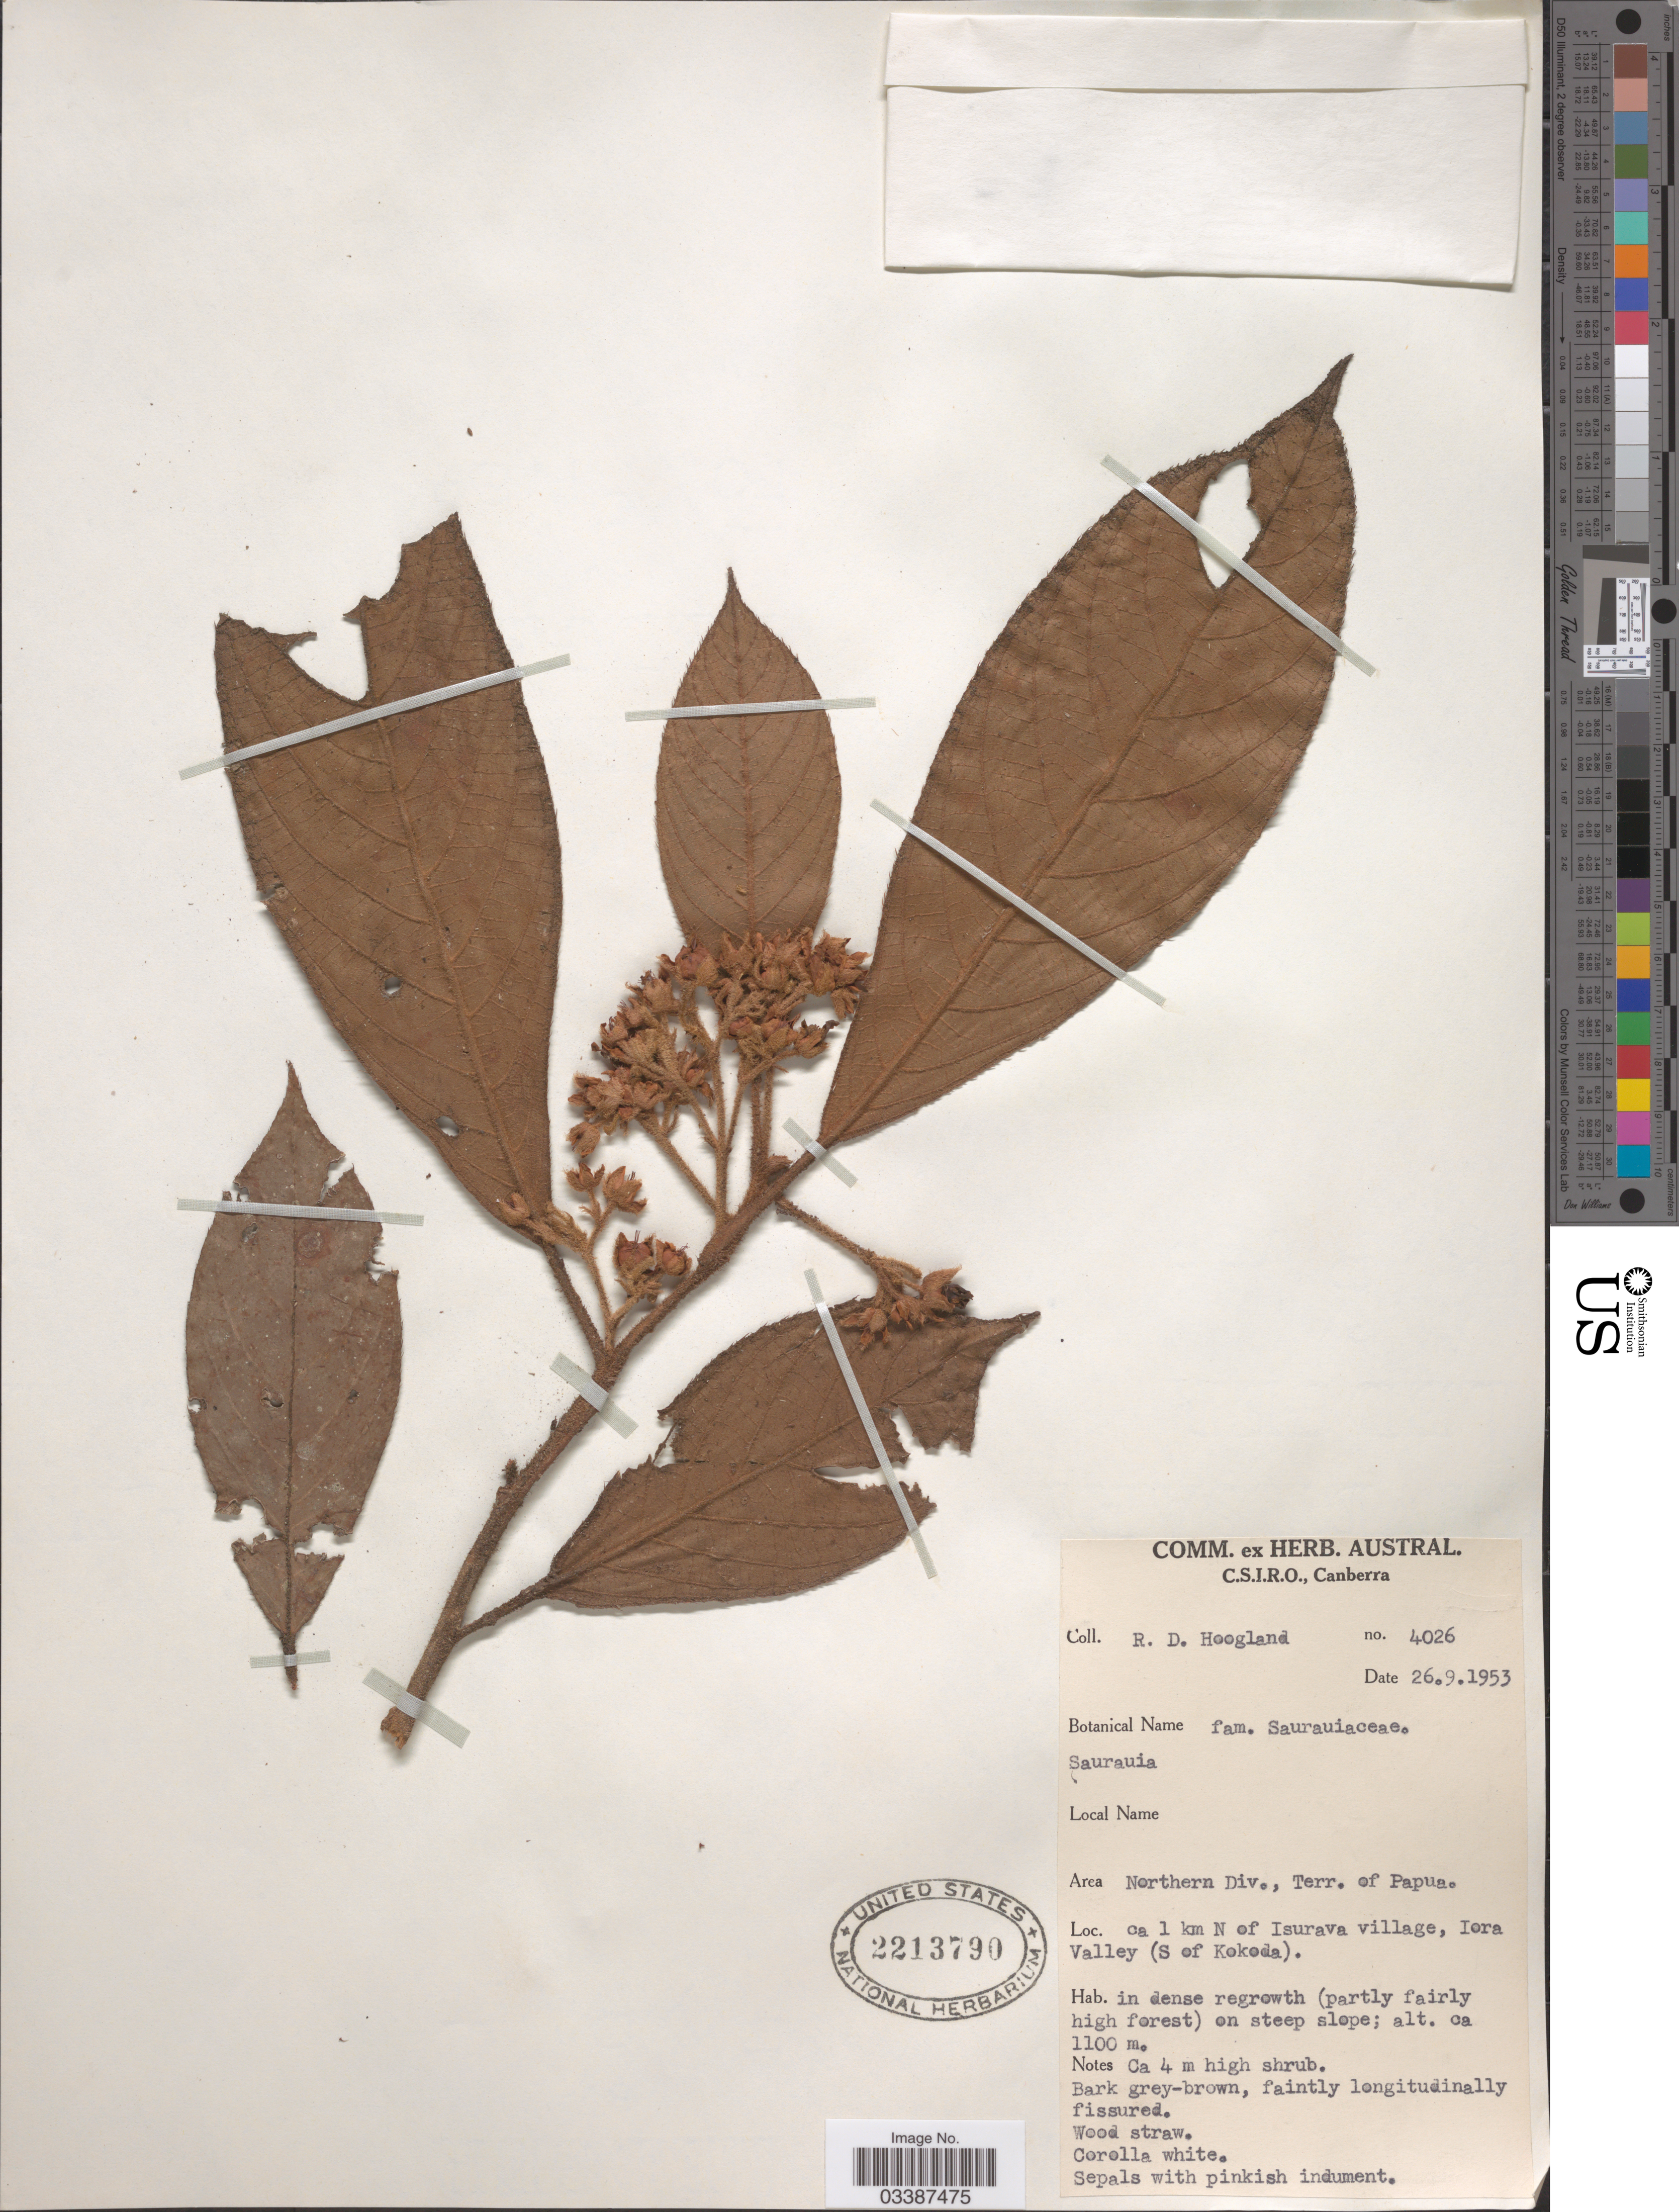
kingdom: Plantae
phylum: Tracheophyta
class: Magnoliopsida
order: Ericales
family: Actinidiaceae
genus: Saurauia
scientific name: Saurauia sp.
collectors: R. D. Hoogland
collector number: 4026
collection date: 1953-09-26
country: Papua New Guinea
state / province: Northern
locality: Area Northern Div., Terr. of Papua. Ca 1 km N of Isurava village, Iora Valley (S of Kokoda).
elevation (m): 1100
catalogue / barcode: US 2213790